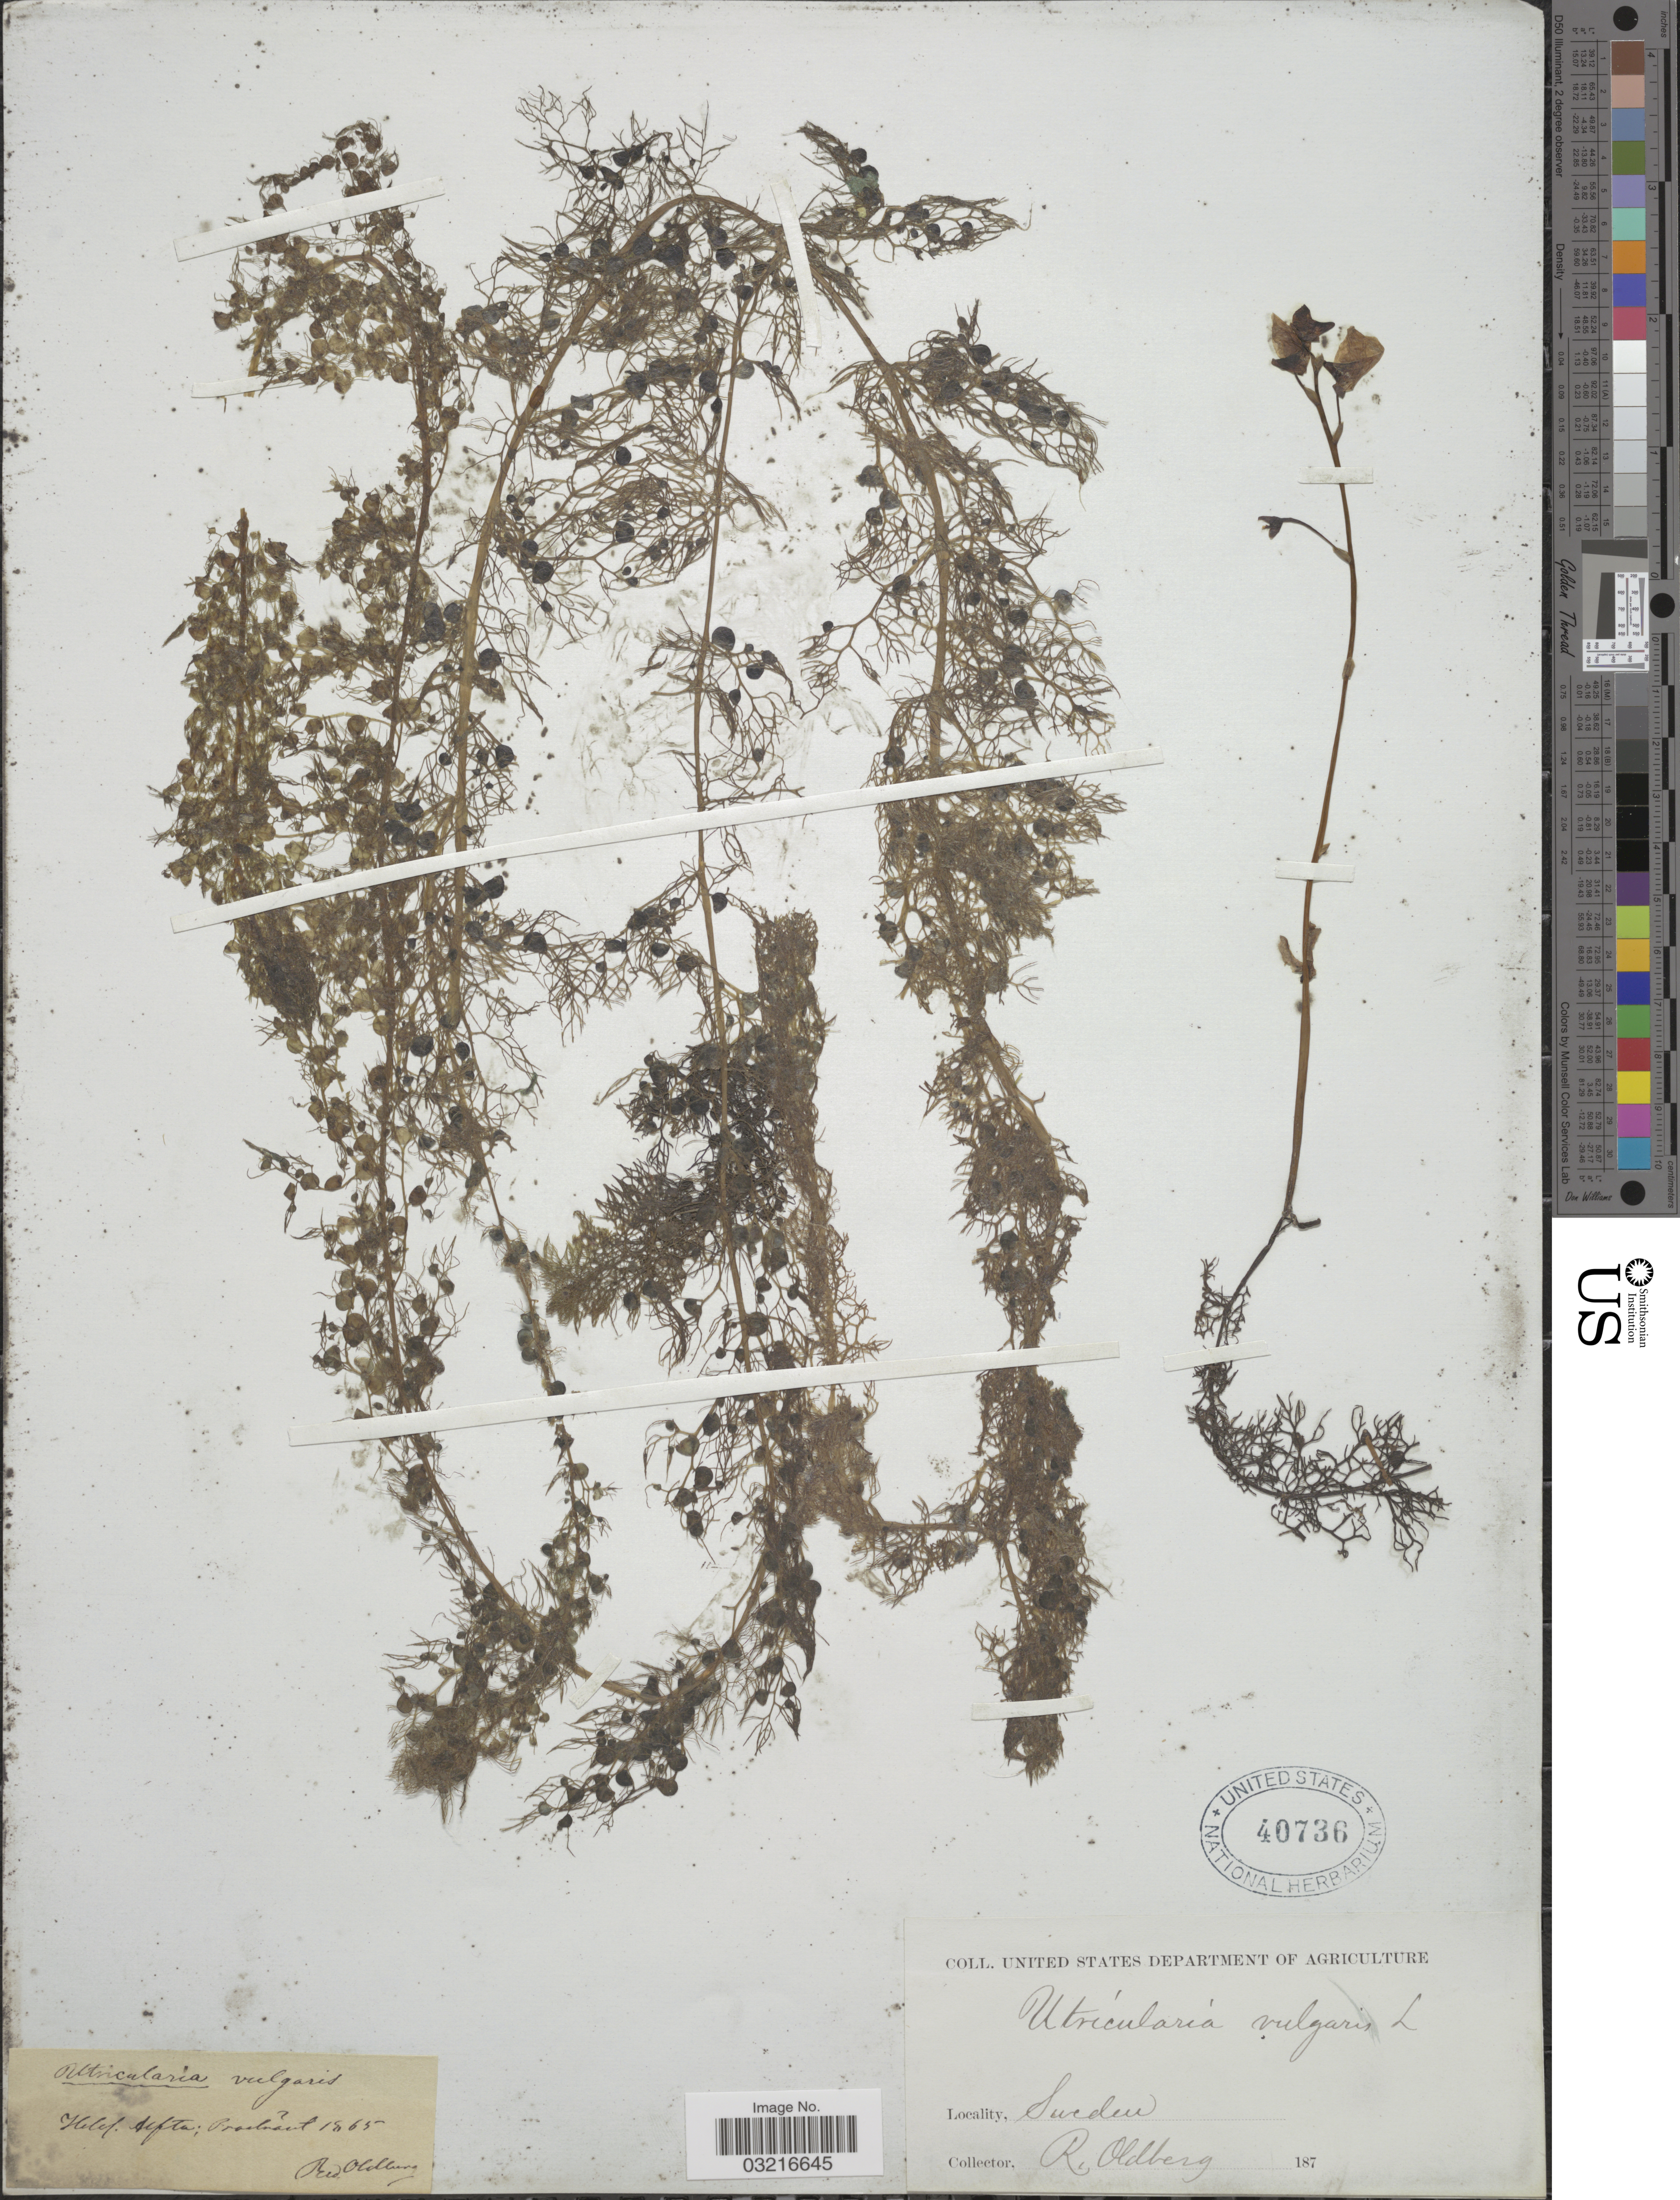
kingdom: Plantae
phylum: Tracheophyta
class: Magnoliopsida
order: Lamiales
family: Lentibulariaceae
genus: Utricularia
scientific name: Utricularia vulgaris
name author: L.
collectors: R. Oldberg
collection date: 1865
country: Sweden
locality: Helsl. Alfta; Prästnäset.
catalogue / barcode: US 40736